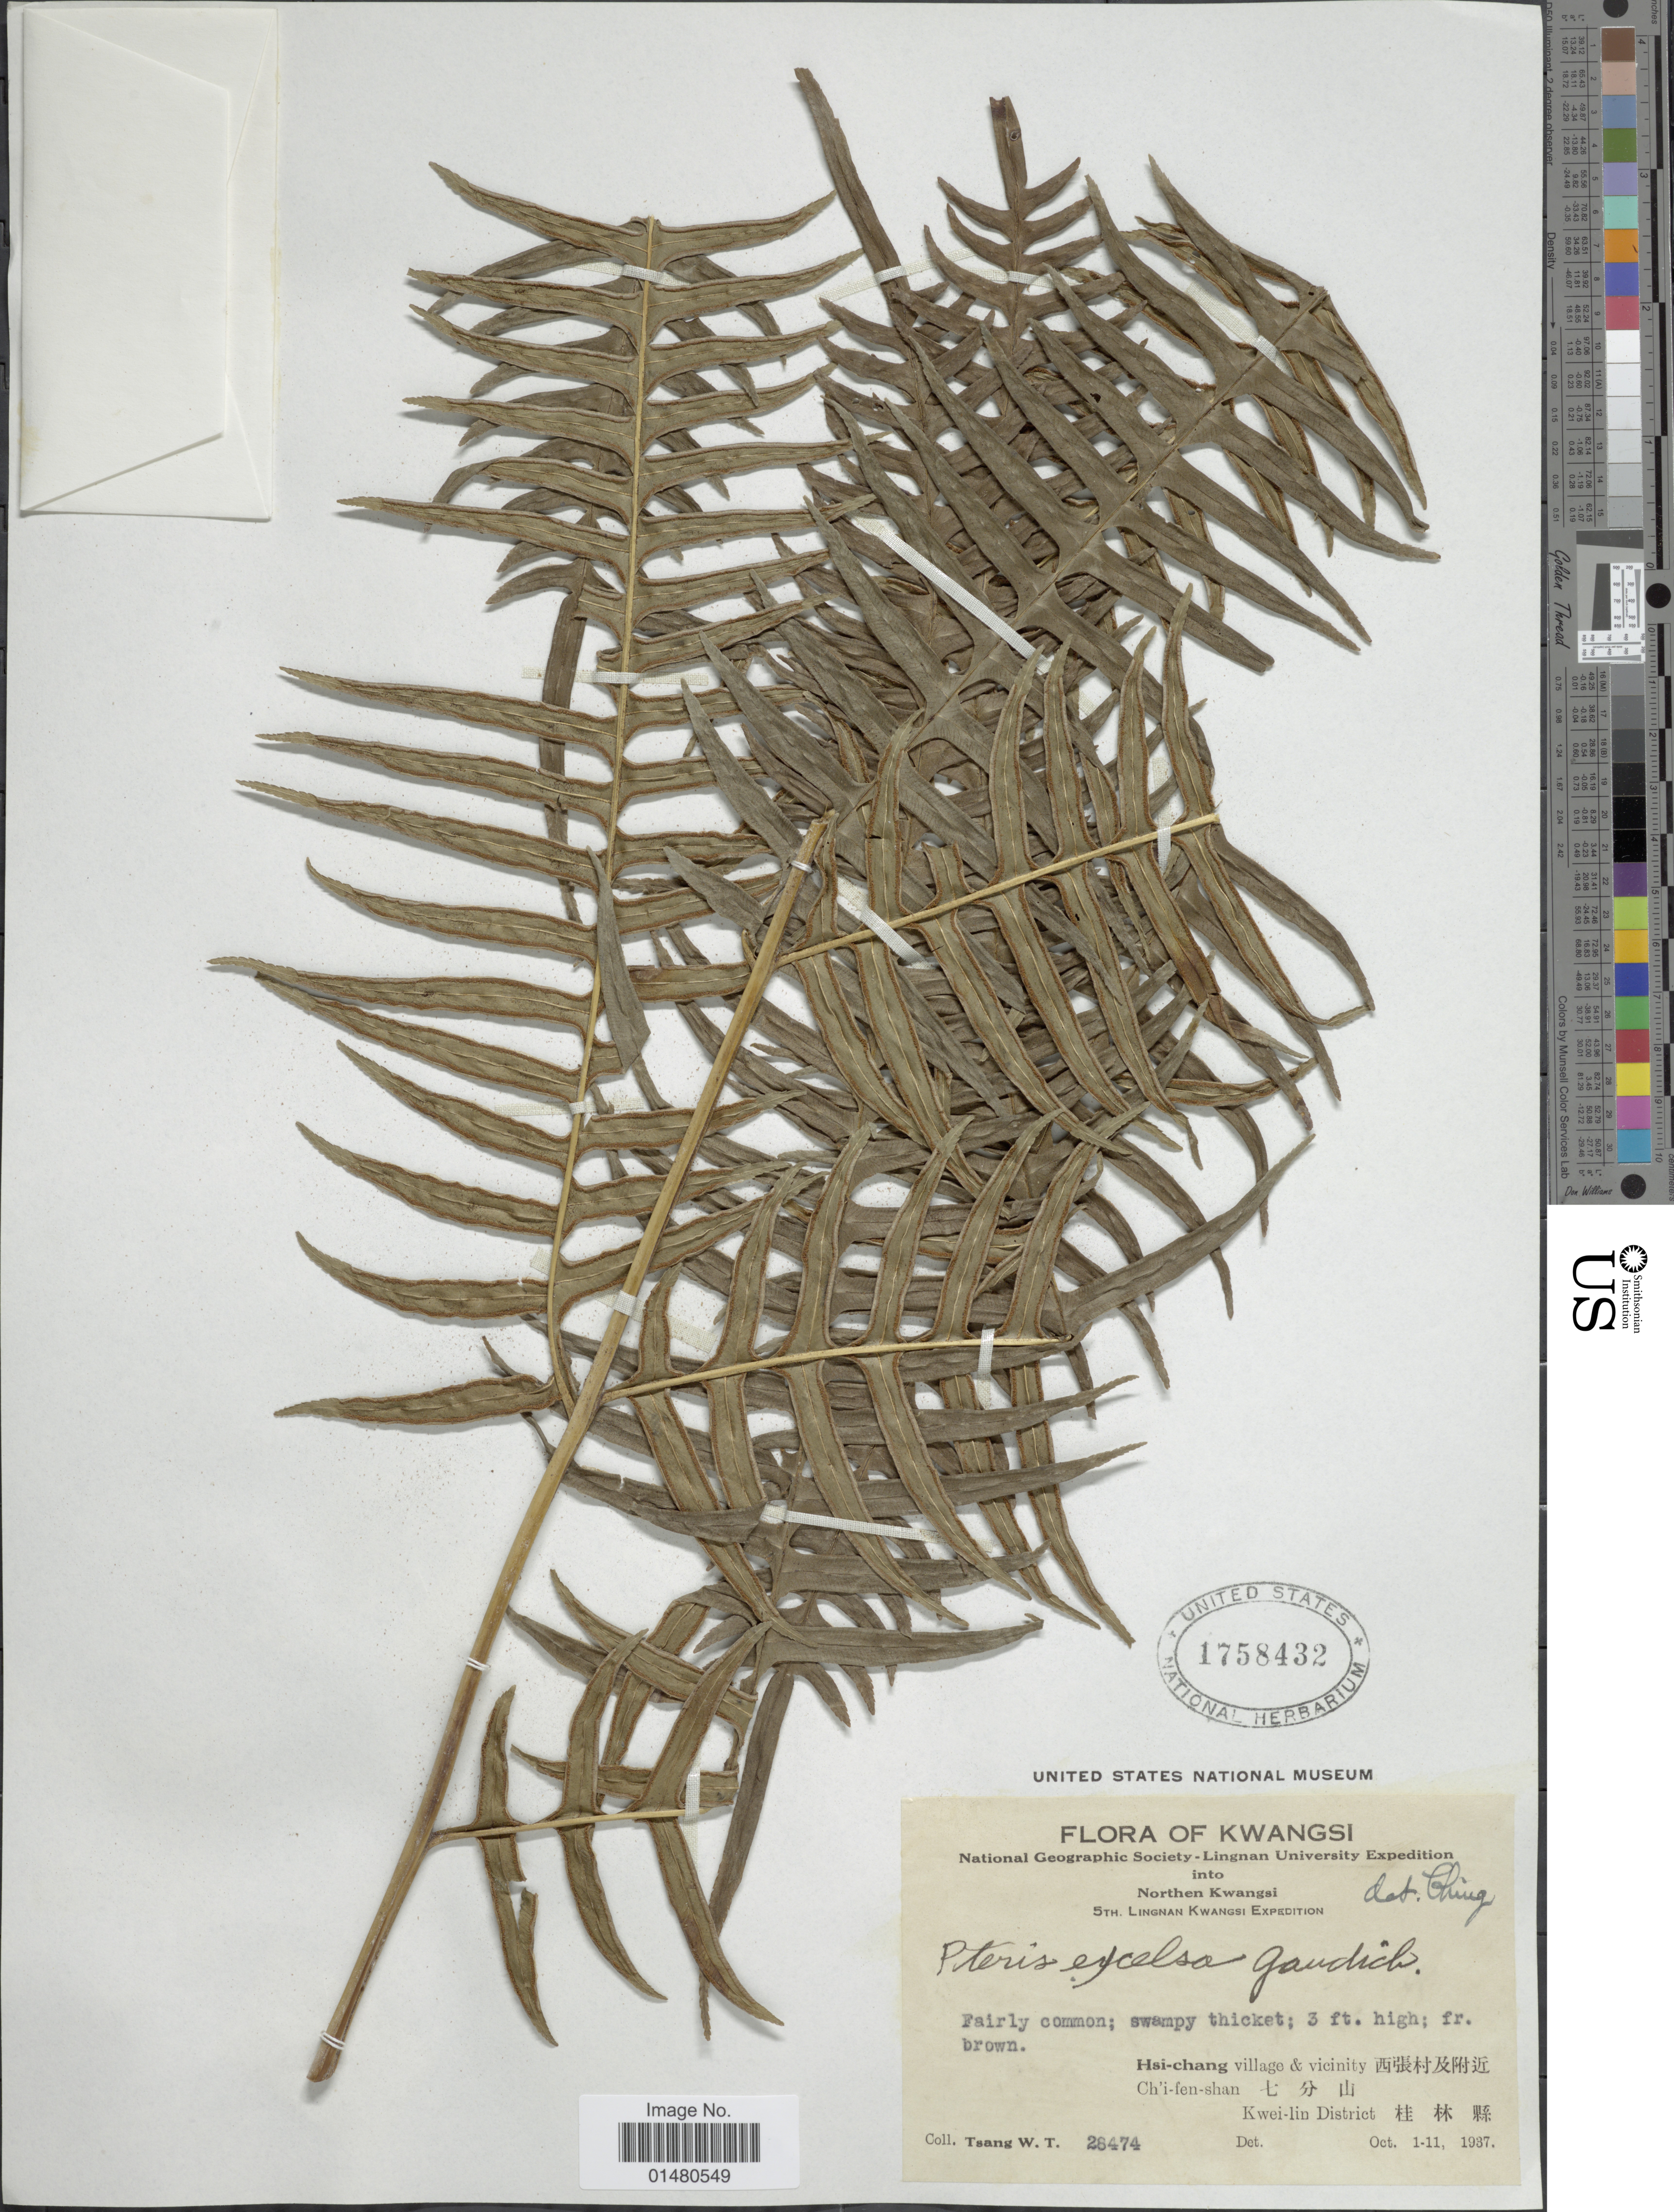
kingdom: Plantae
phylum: Tracheophyta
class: Polypodiopsida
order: Polypodiales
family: Pteridaceae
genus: Pteris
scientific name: Pteris excelsa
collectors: W. T. Tsang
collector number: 26474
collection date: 1937-10-01/1937-10-11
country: China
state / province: Guangxi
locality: Kwasi,Hsi-chang village & vicinity, Ch'i-fen-shan, Kwei-lin District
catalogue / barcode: US 1758432